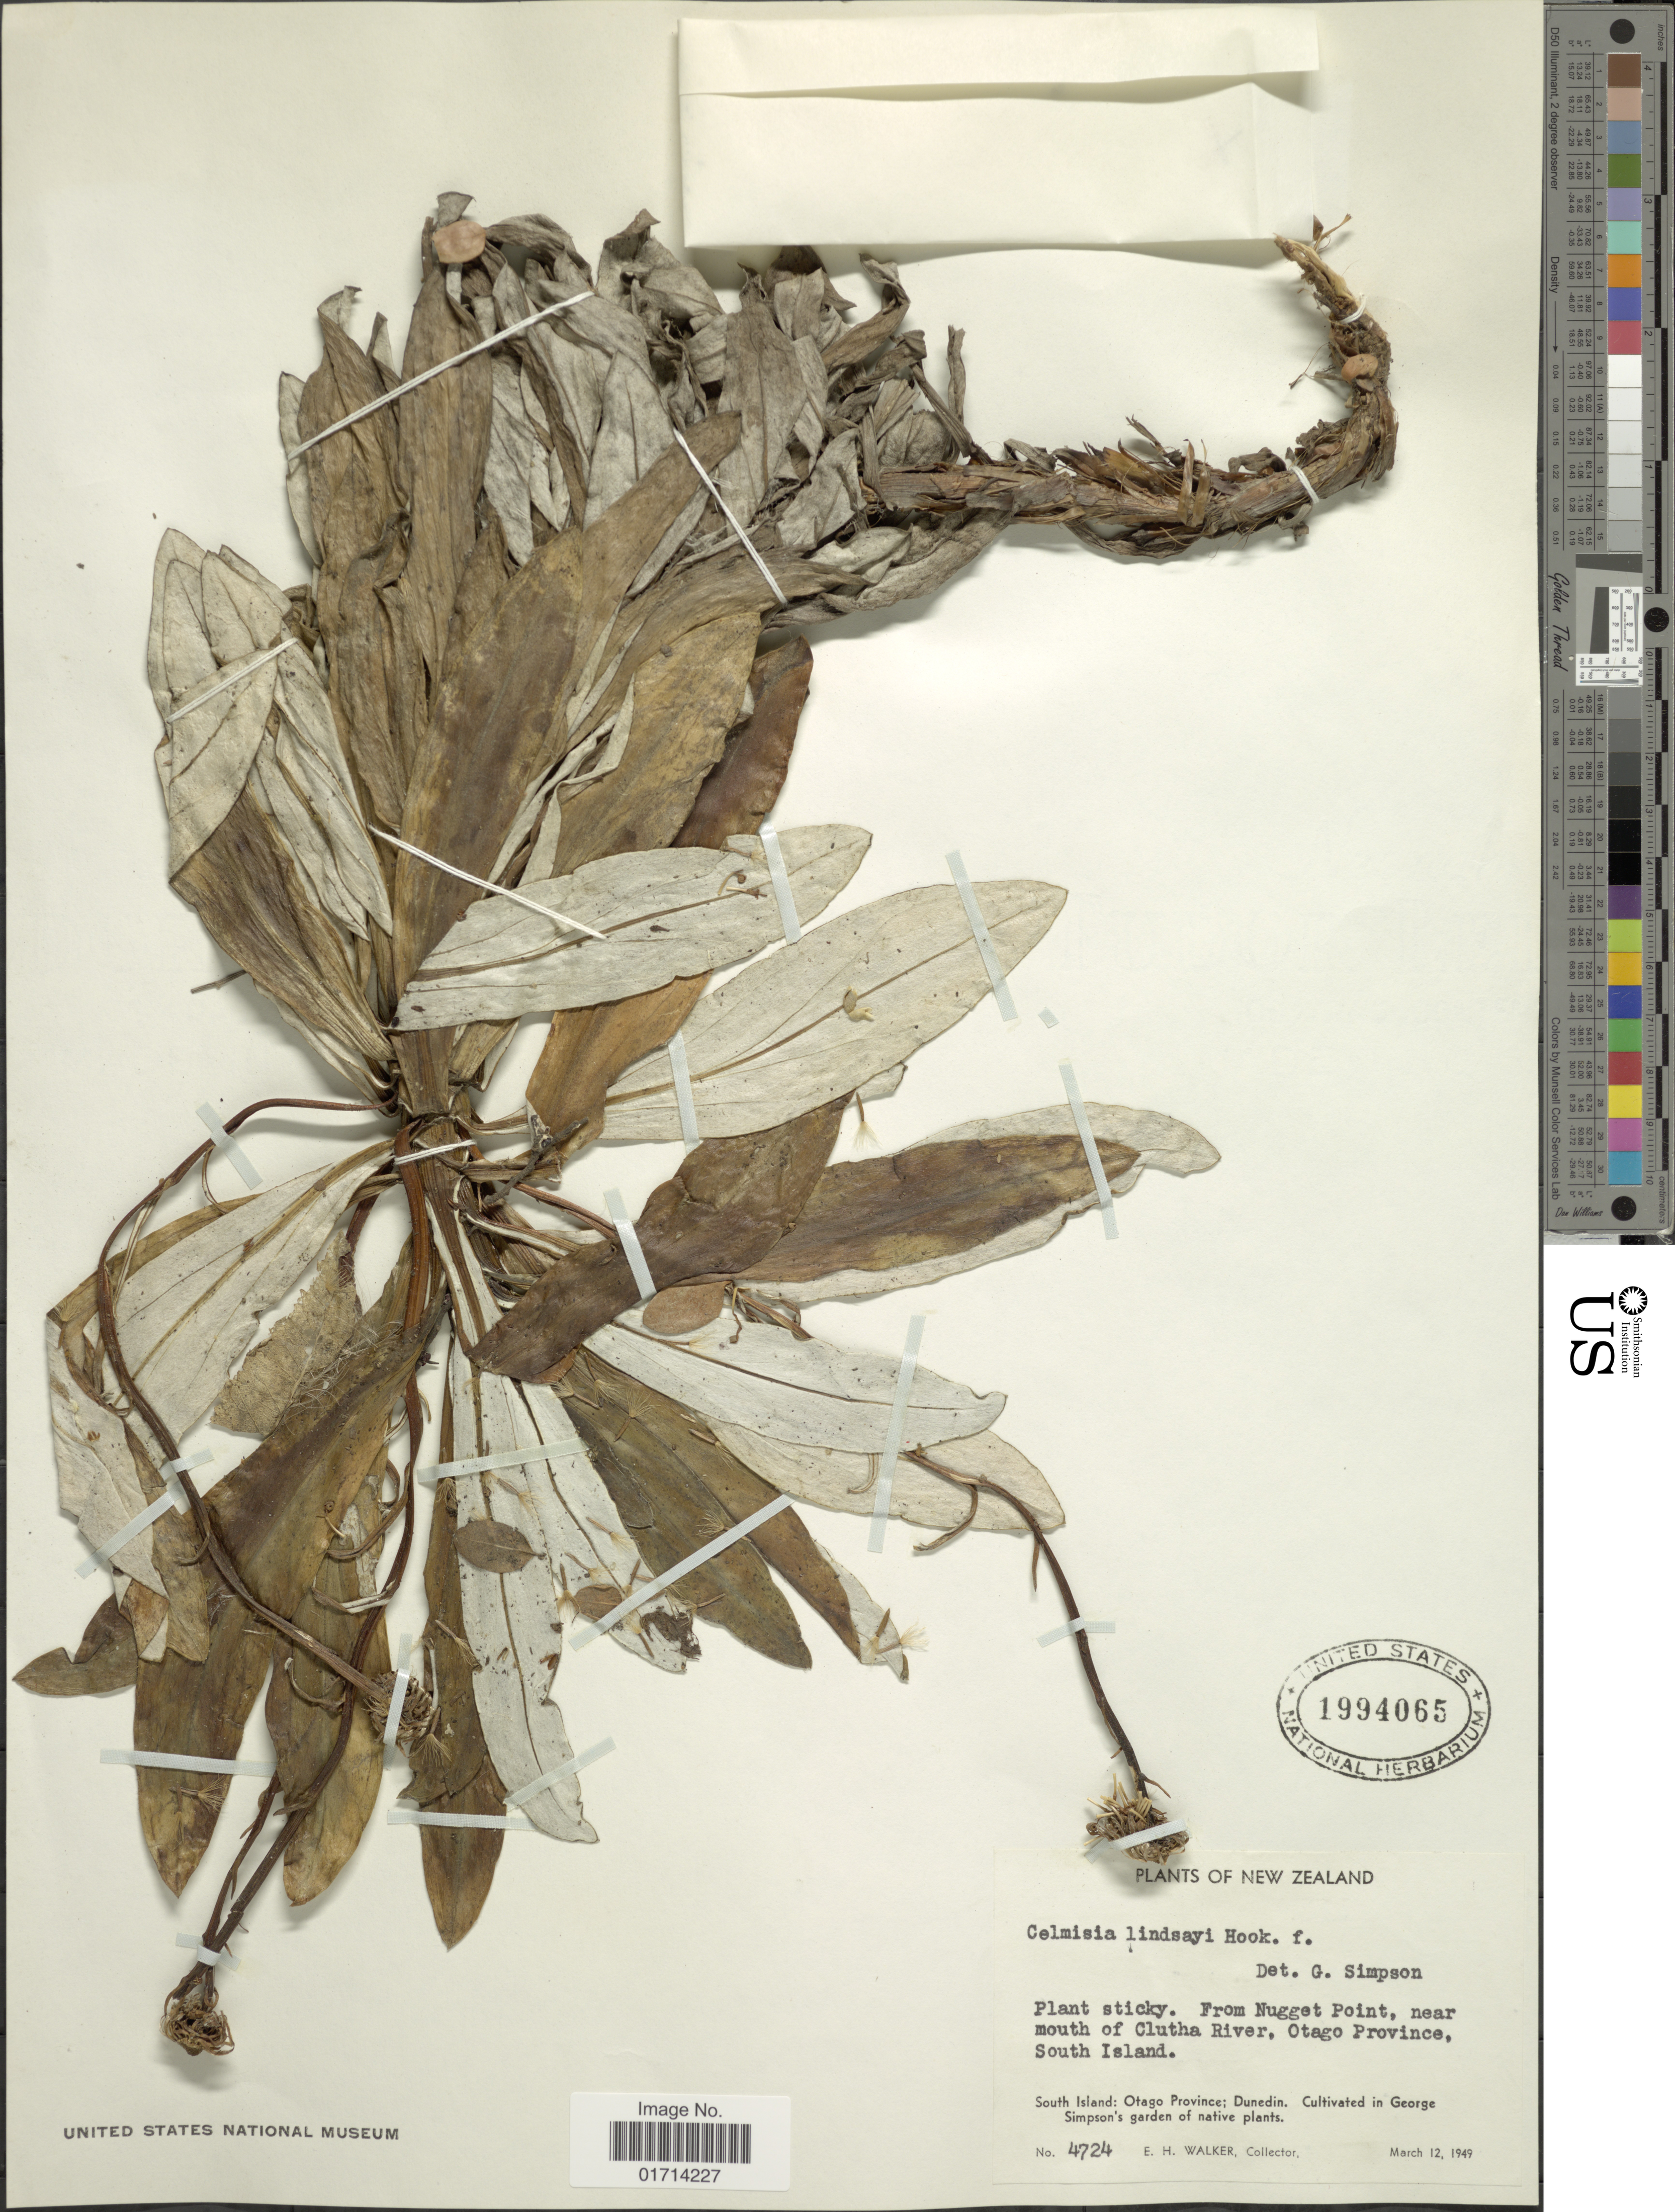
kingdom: Plantae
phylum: Tracheophyta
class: Magnoliopsida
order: Asterales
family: Asteraceae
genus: Celmisia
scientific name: Celmisia lindsayi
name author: Hook. f.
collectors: E. H. Walker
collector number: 4724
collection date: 1949-03-12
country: New Zealand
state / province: Otago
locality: From Nugget Point, near mouth of Clutha River, South Island: Otago Province; Dunedin, in George Simpson's garden of native plants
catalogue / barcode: US 1994065